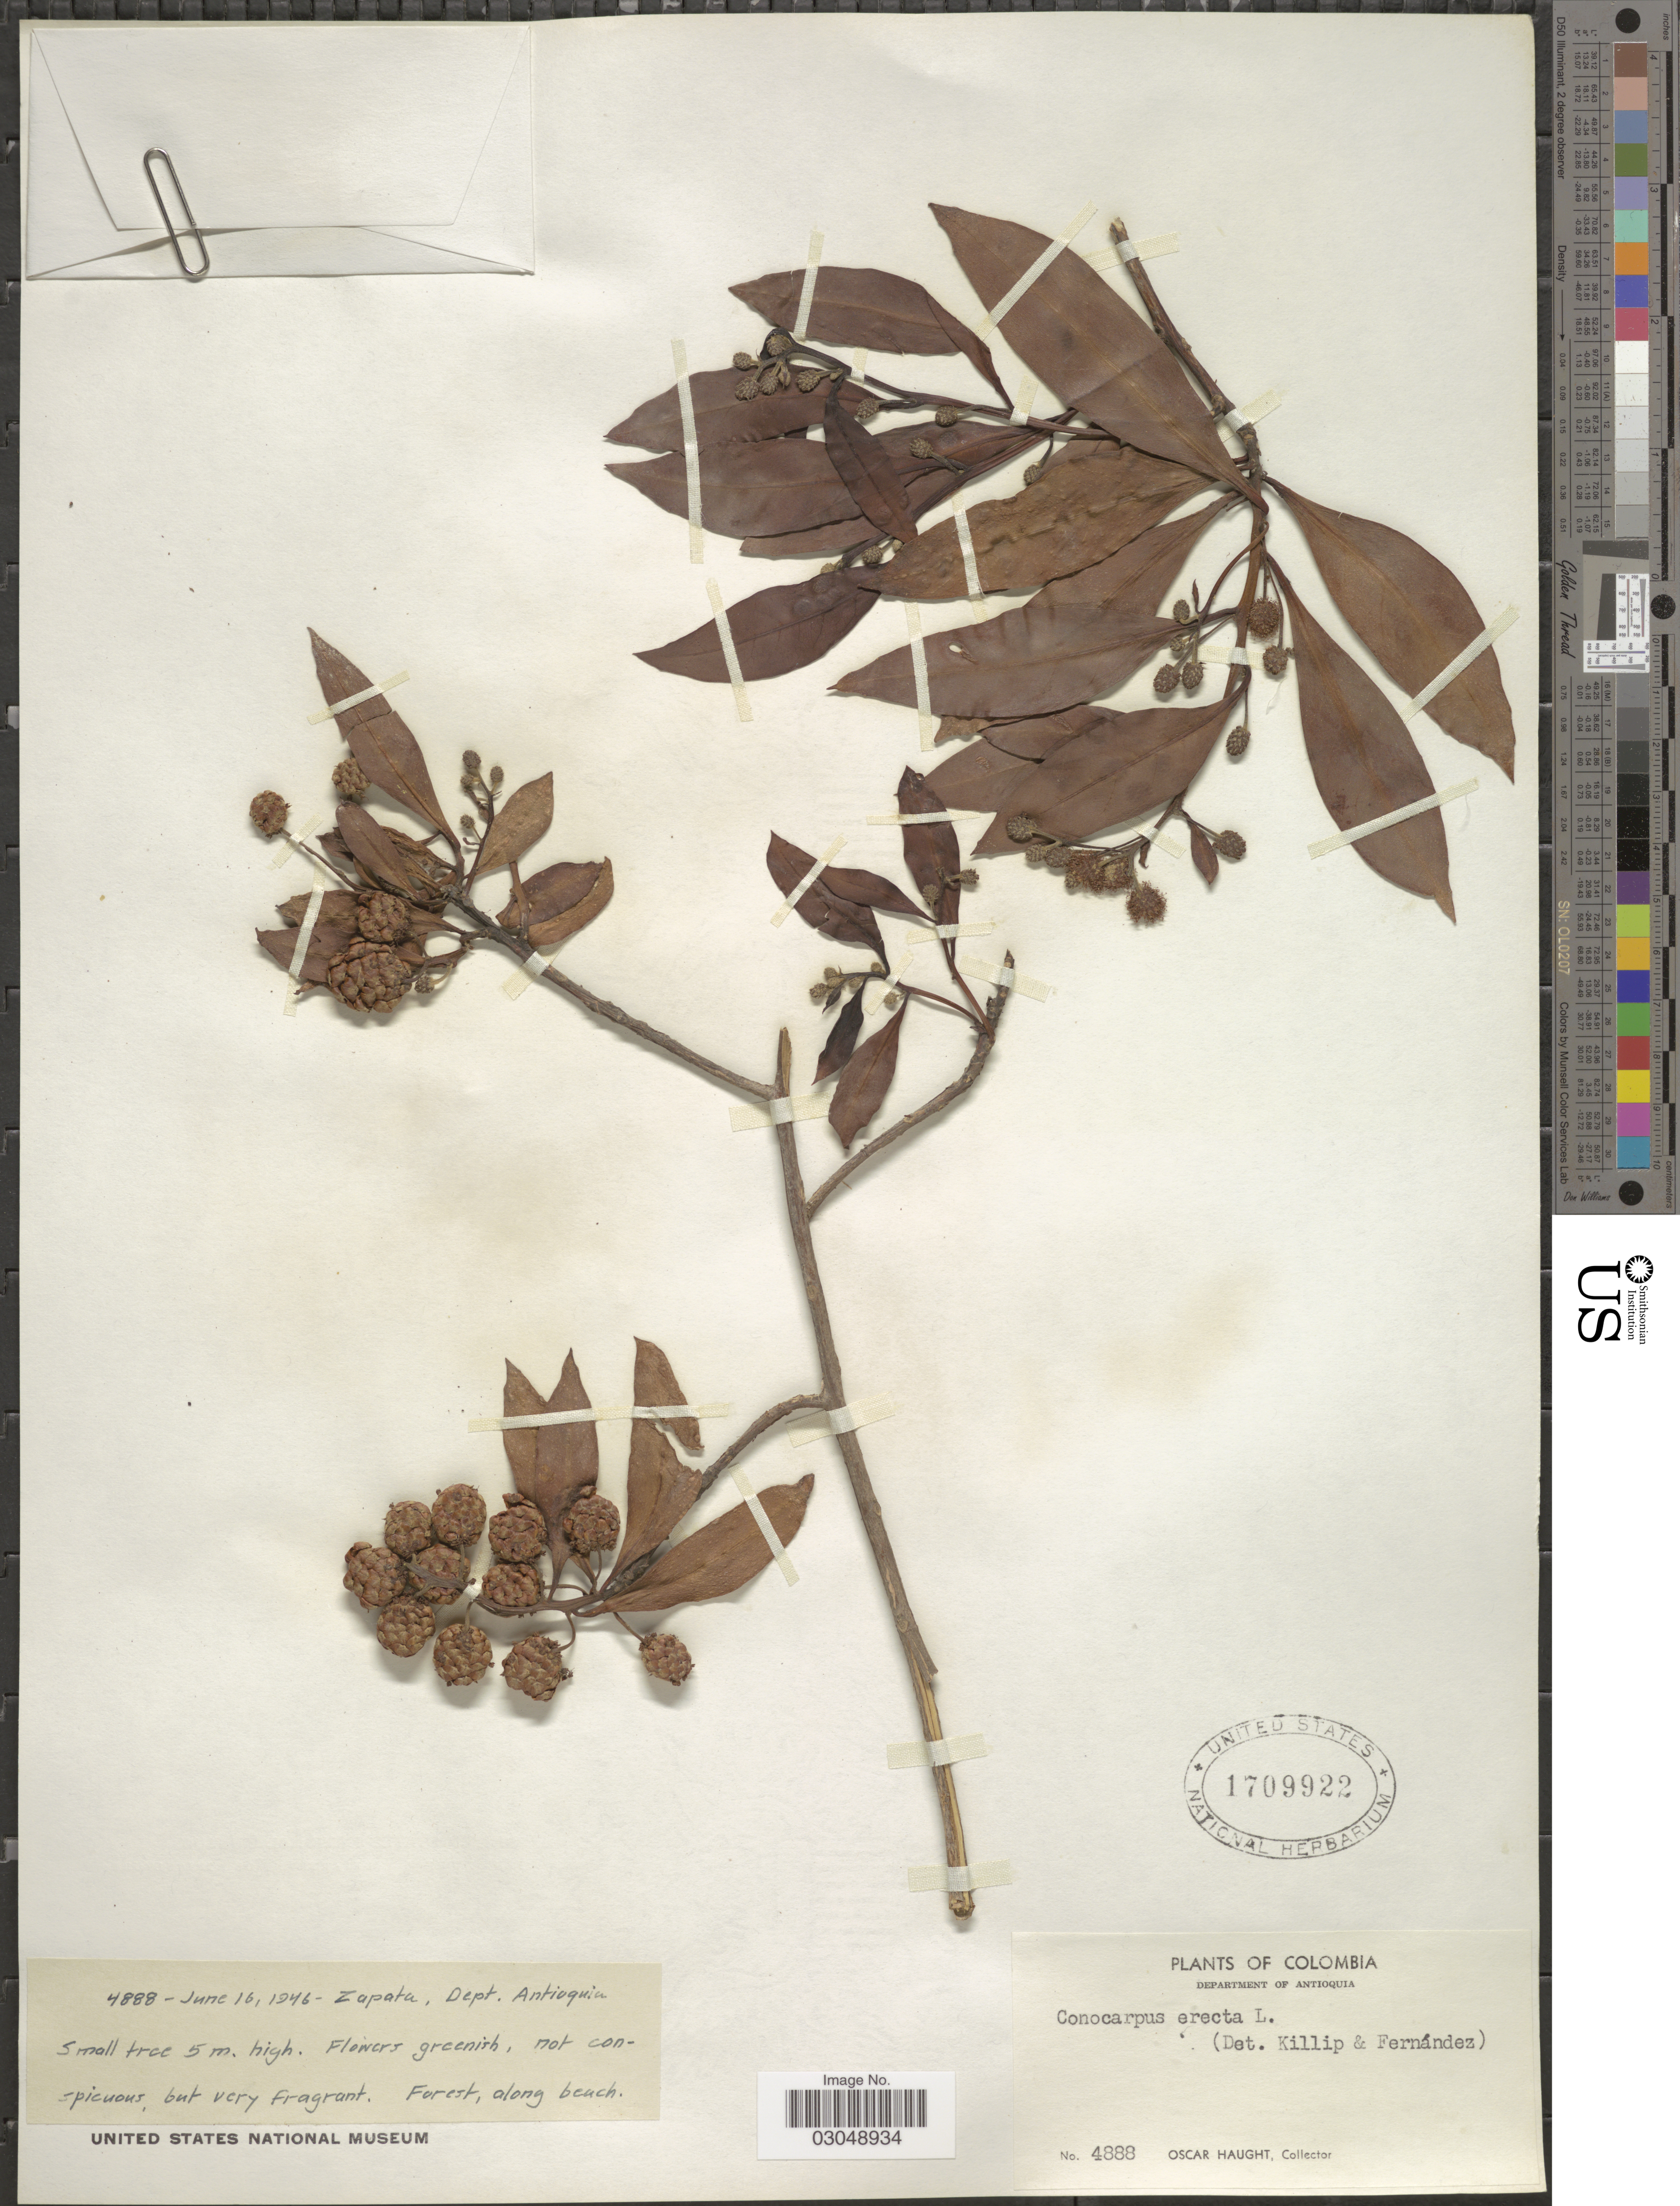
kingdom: Plantae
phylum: Tracheophyta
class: Magnoliopsida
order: Myrtales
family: Combretaceae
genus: Conocarpus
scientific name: Conocarpus erectus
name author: L.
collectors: O. L. Haught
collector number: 4888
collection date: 1946-06-16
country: Colombia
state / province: Antioquia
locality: Zapata, Dept. Antioquia.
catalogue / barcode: US 1709922